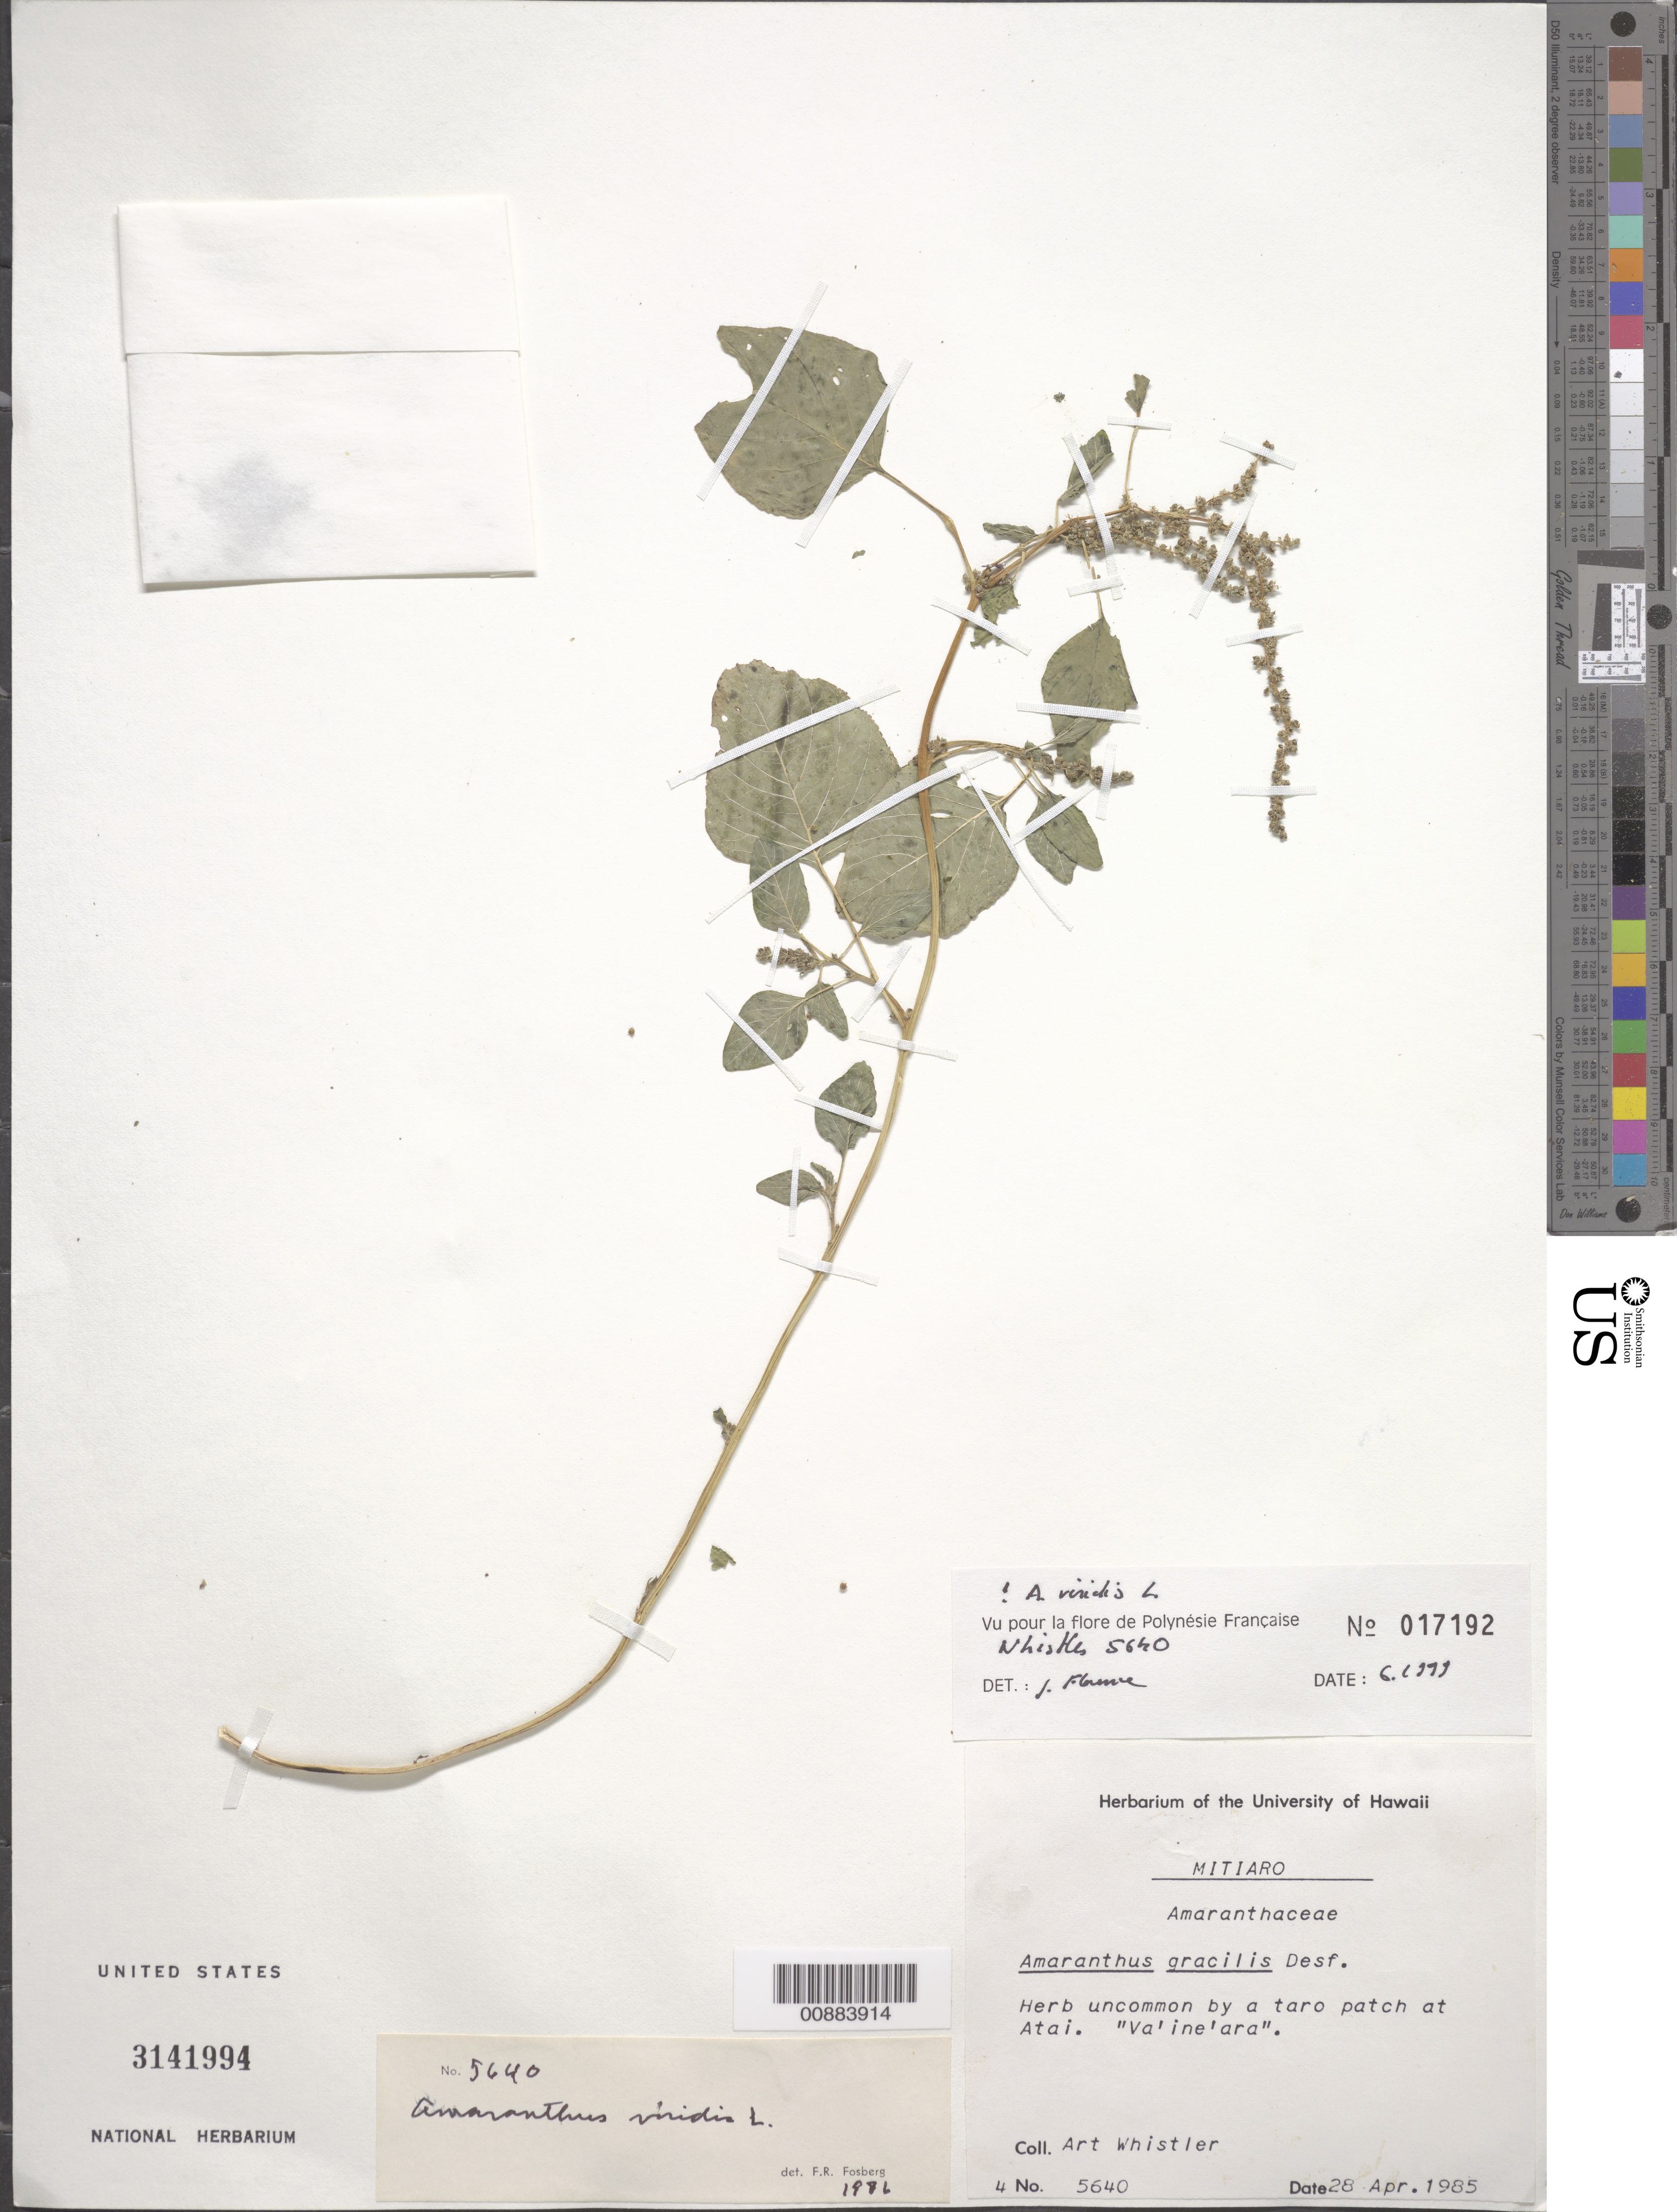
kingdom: Plantae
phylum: Tracheophyta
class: Magnoliopsida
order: Caryophyllales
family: Amaranthaceae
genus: Amaranthus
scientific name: Amaranthus viridis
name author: L.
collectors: A. Whistler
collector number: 5640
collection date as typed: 28 Apr 1985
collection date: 1985-04-28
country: Cook Islands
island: Mitiaro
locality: Mitiaro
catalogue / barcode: US 3141994